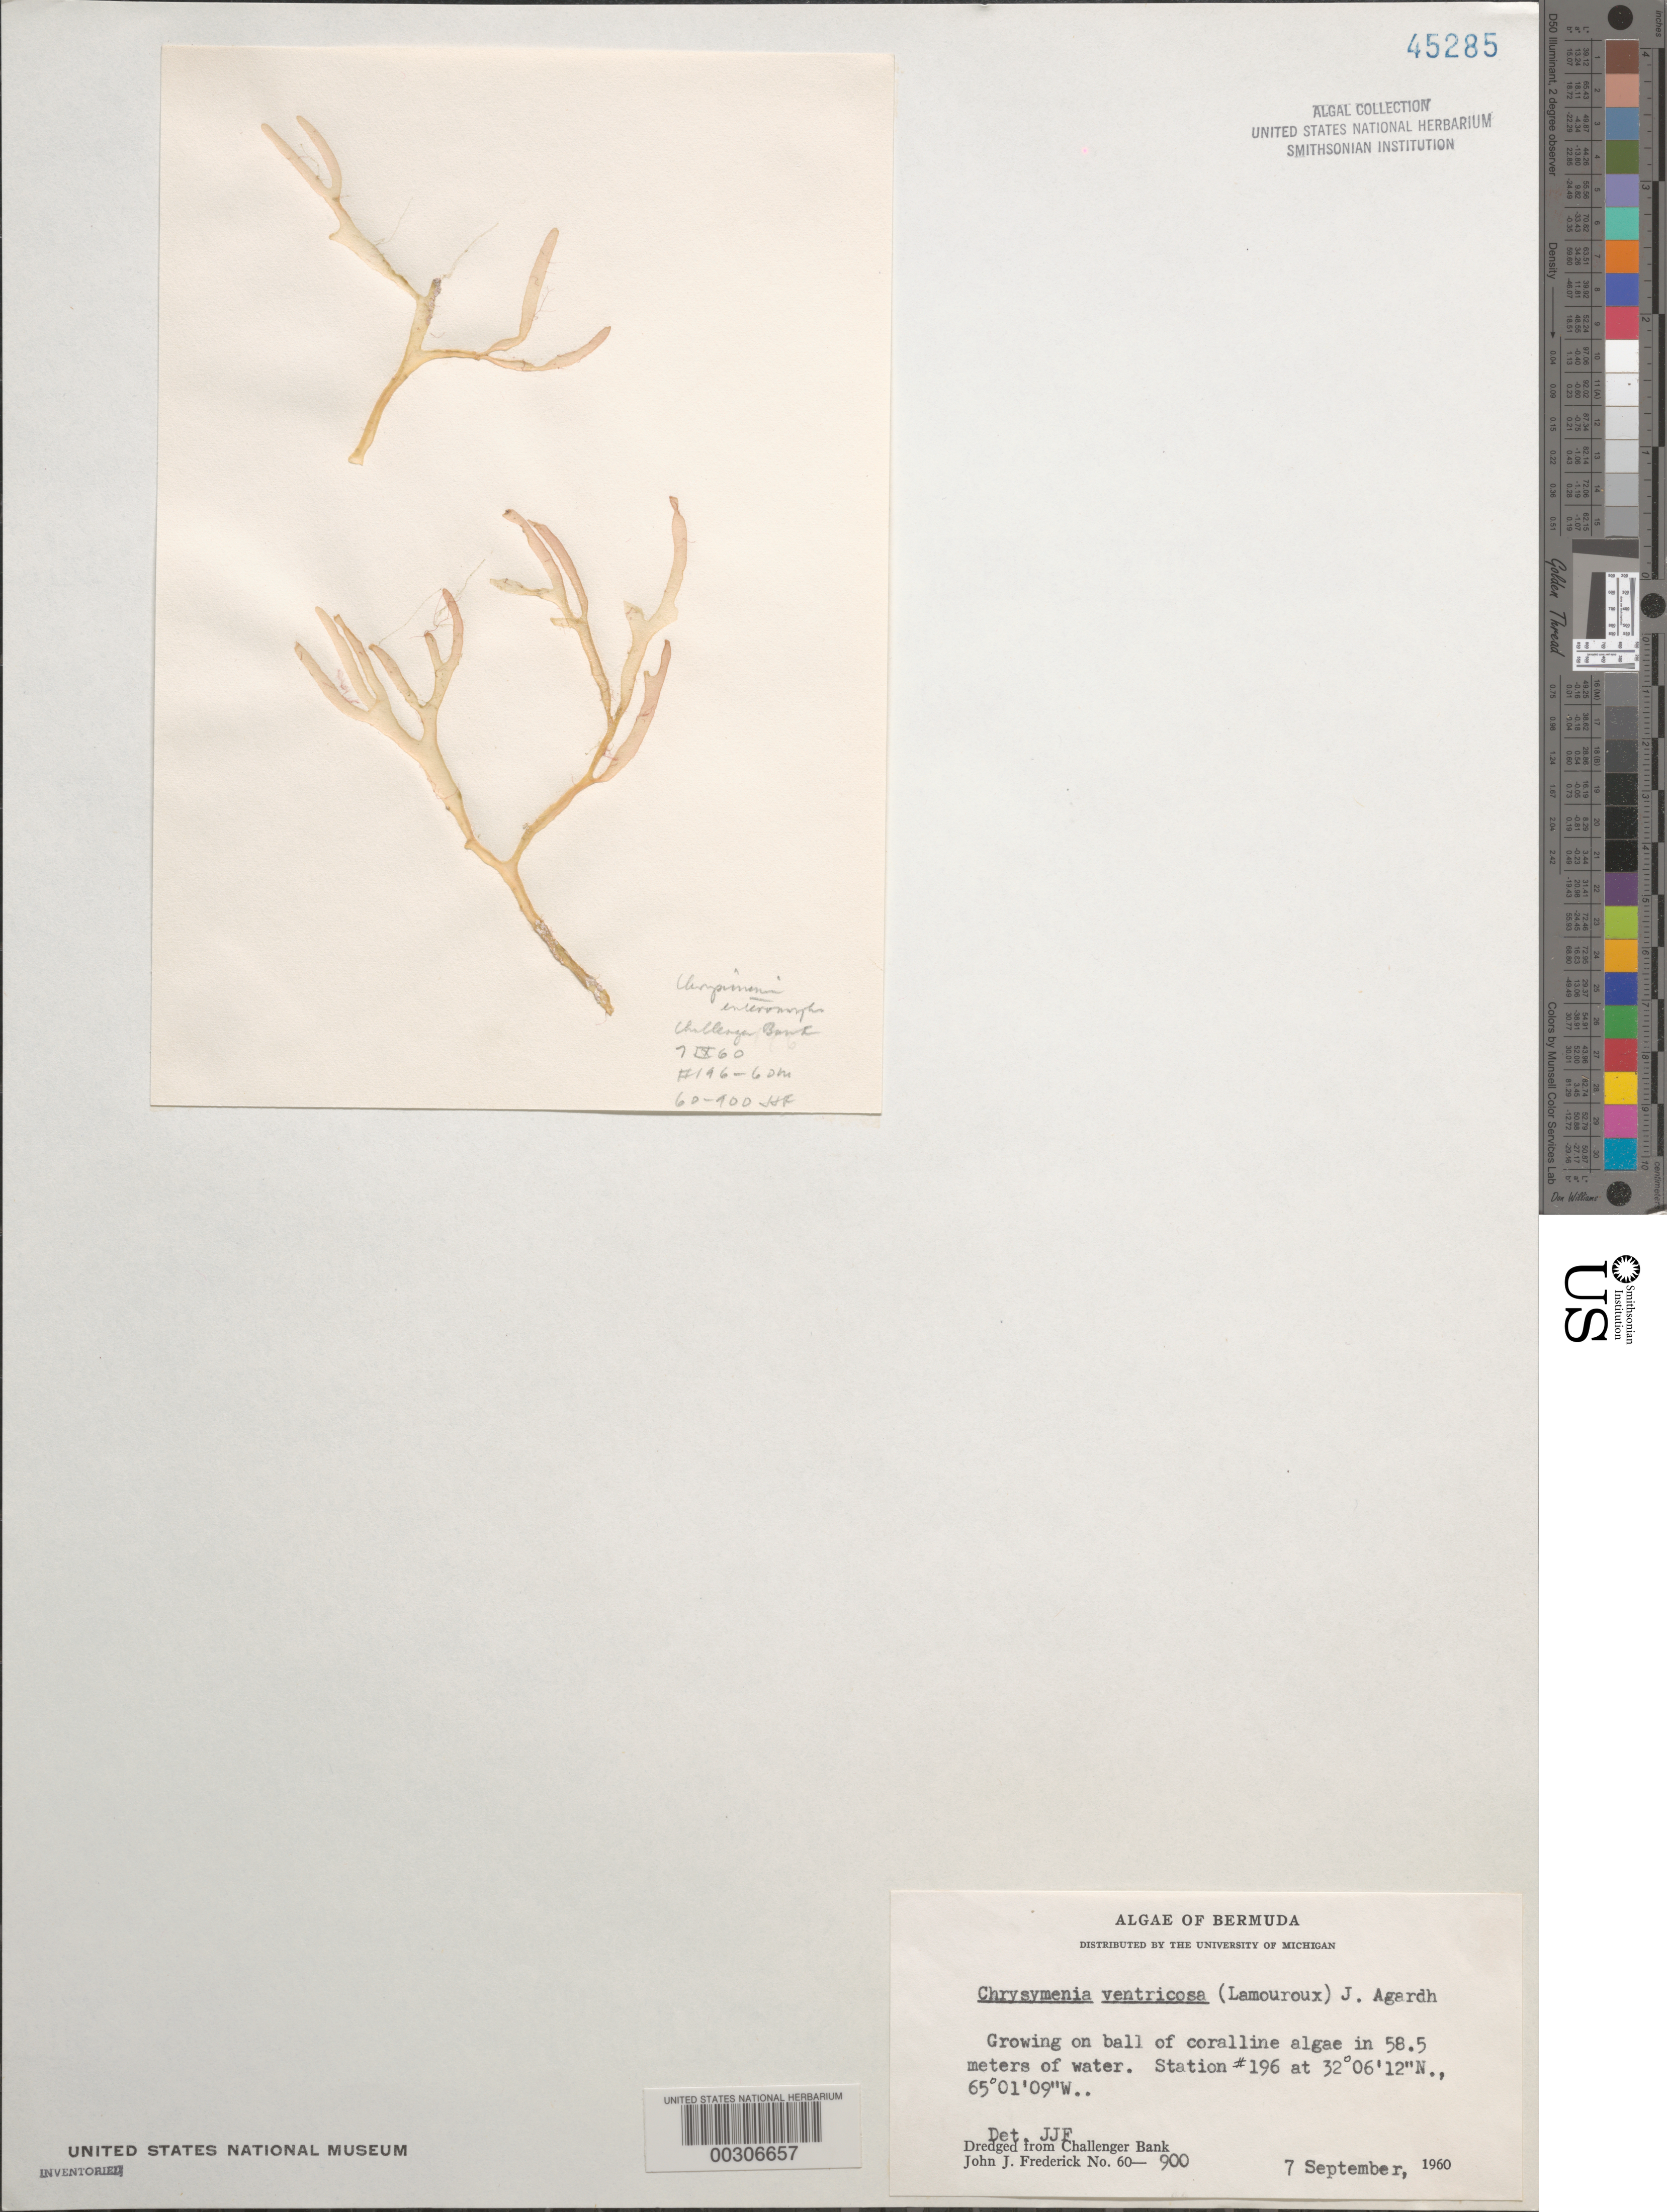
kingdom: Plantae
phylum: Rhodophyta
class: Florideophyceae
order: Rhodymeniales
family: Rhodymeniaceae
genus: Chrysymenia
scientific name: Chrysymenia ventricosa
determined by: Frederick, J. J.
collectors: J. Frederick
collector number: JJF 60-900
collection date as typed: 07 Sep 1960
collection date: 1960-09-07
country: Bermuda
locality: Challenger Bank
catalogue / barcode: US 45285